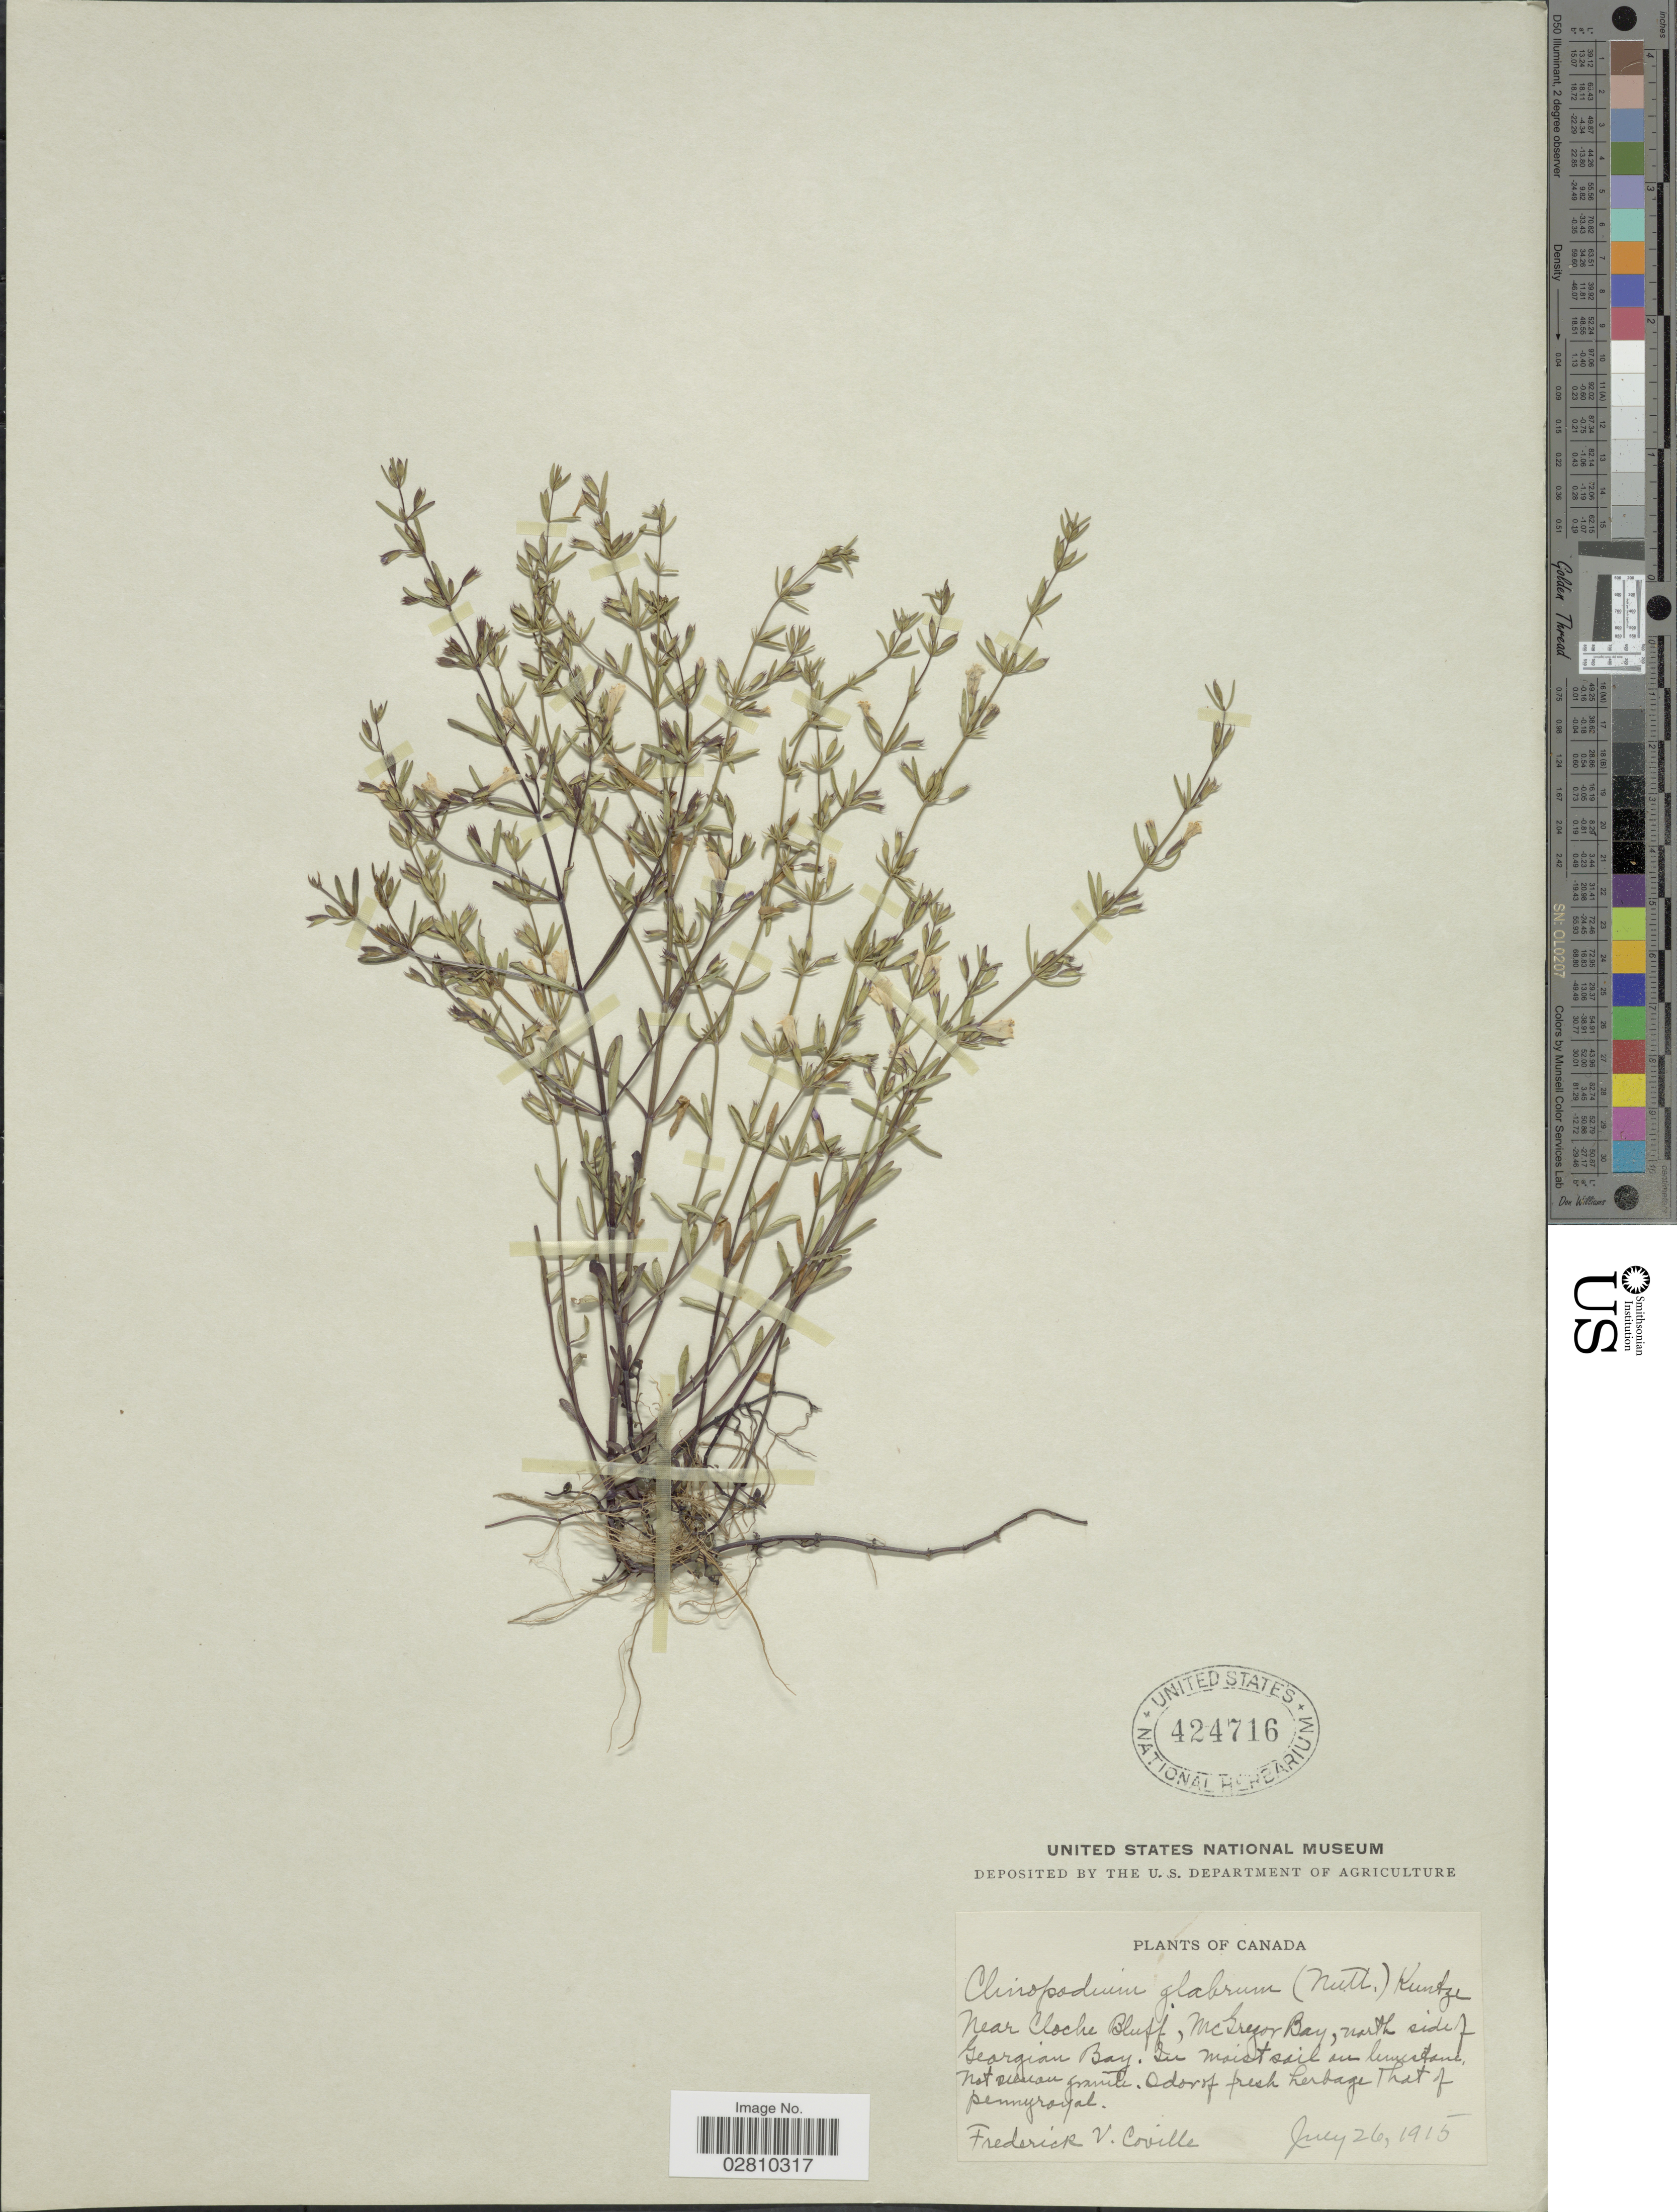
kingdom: Plantae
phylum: Tracheophyta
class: Magnoliopsida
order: Lamiales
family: Lamiaceae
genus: Clinopodium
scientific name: Clinopodium glabrum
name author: (Nutt.) Kuntze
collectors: F. V. Coville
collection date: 1915-07-26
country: Canada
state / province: Ontario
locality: Near Cloche Bluff, Mc Gregor Bay, north side of Georgian Bay.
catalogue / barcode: US 424716